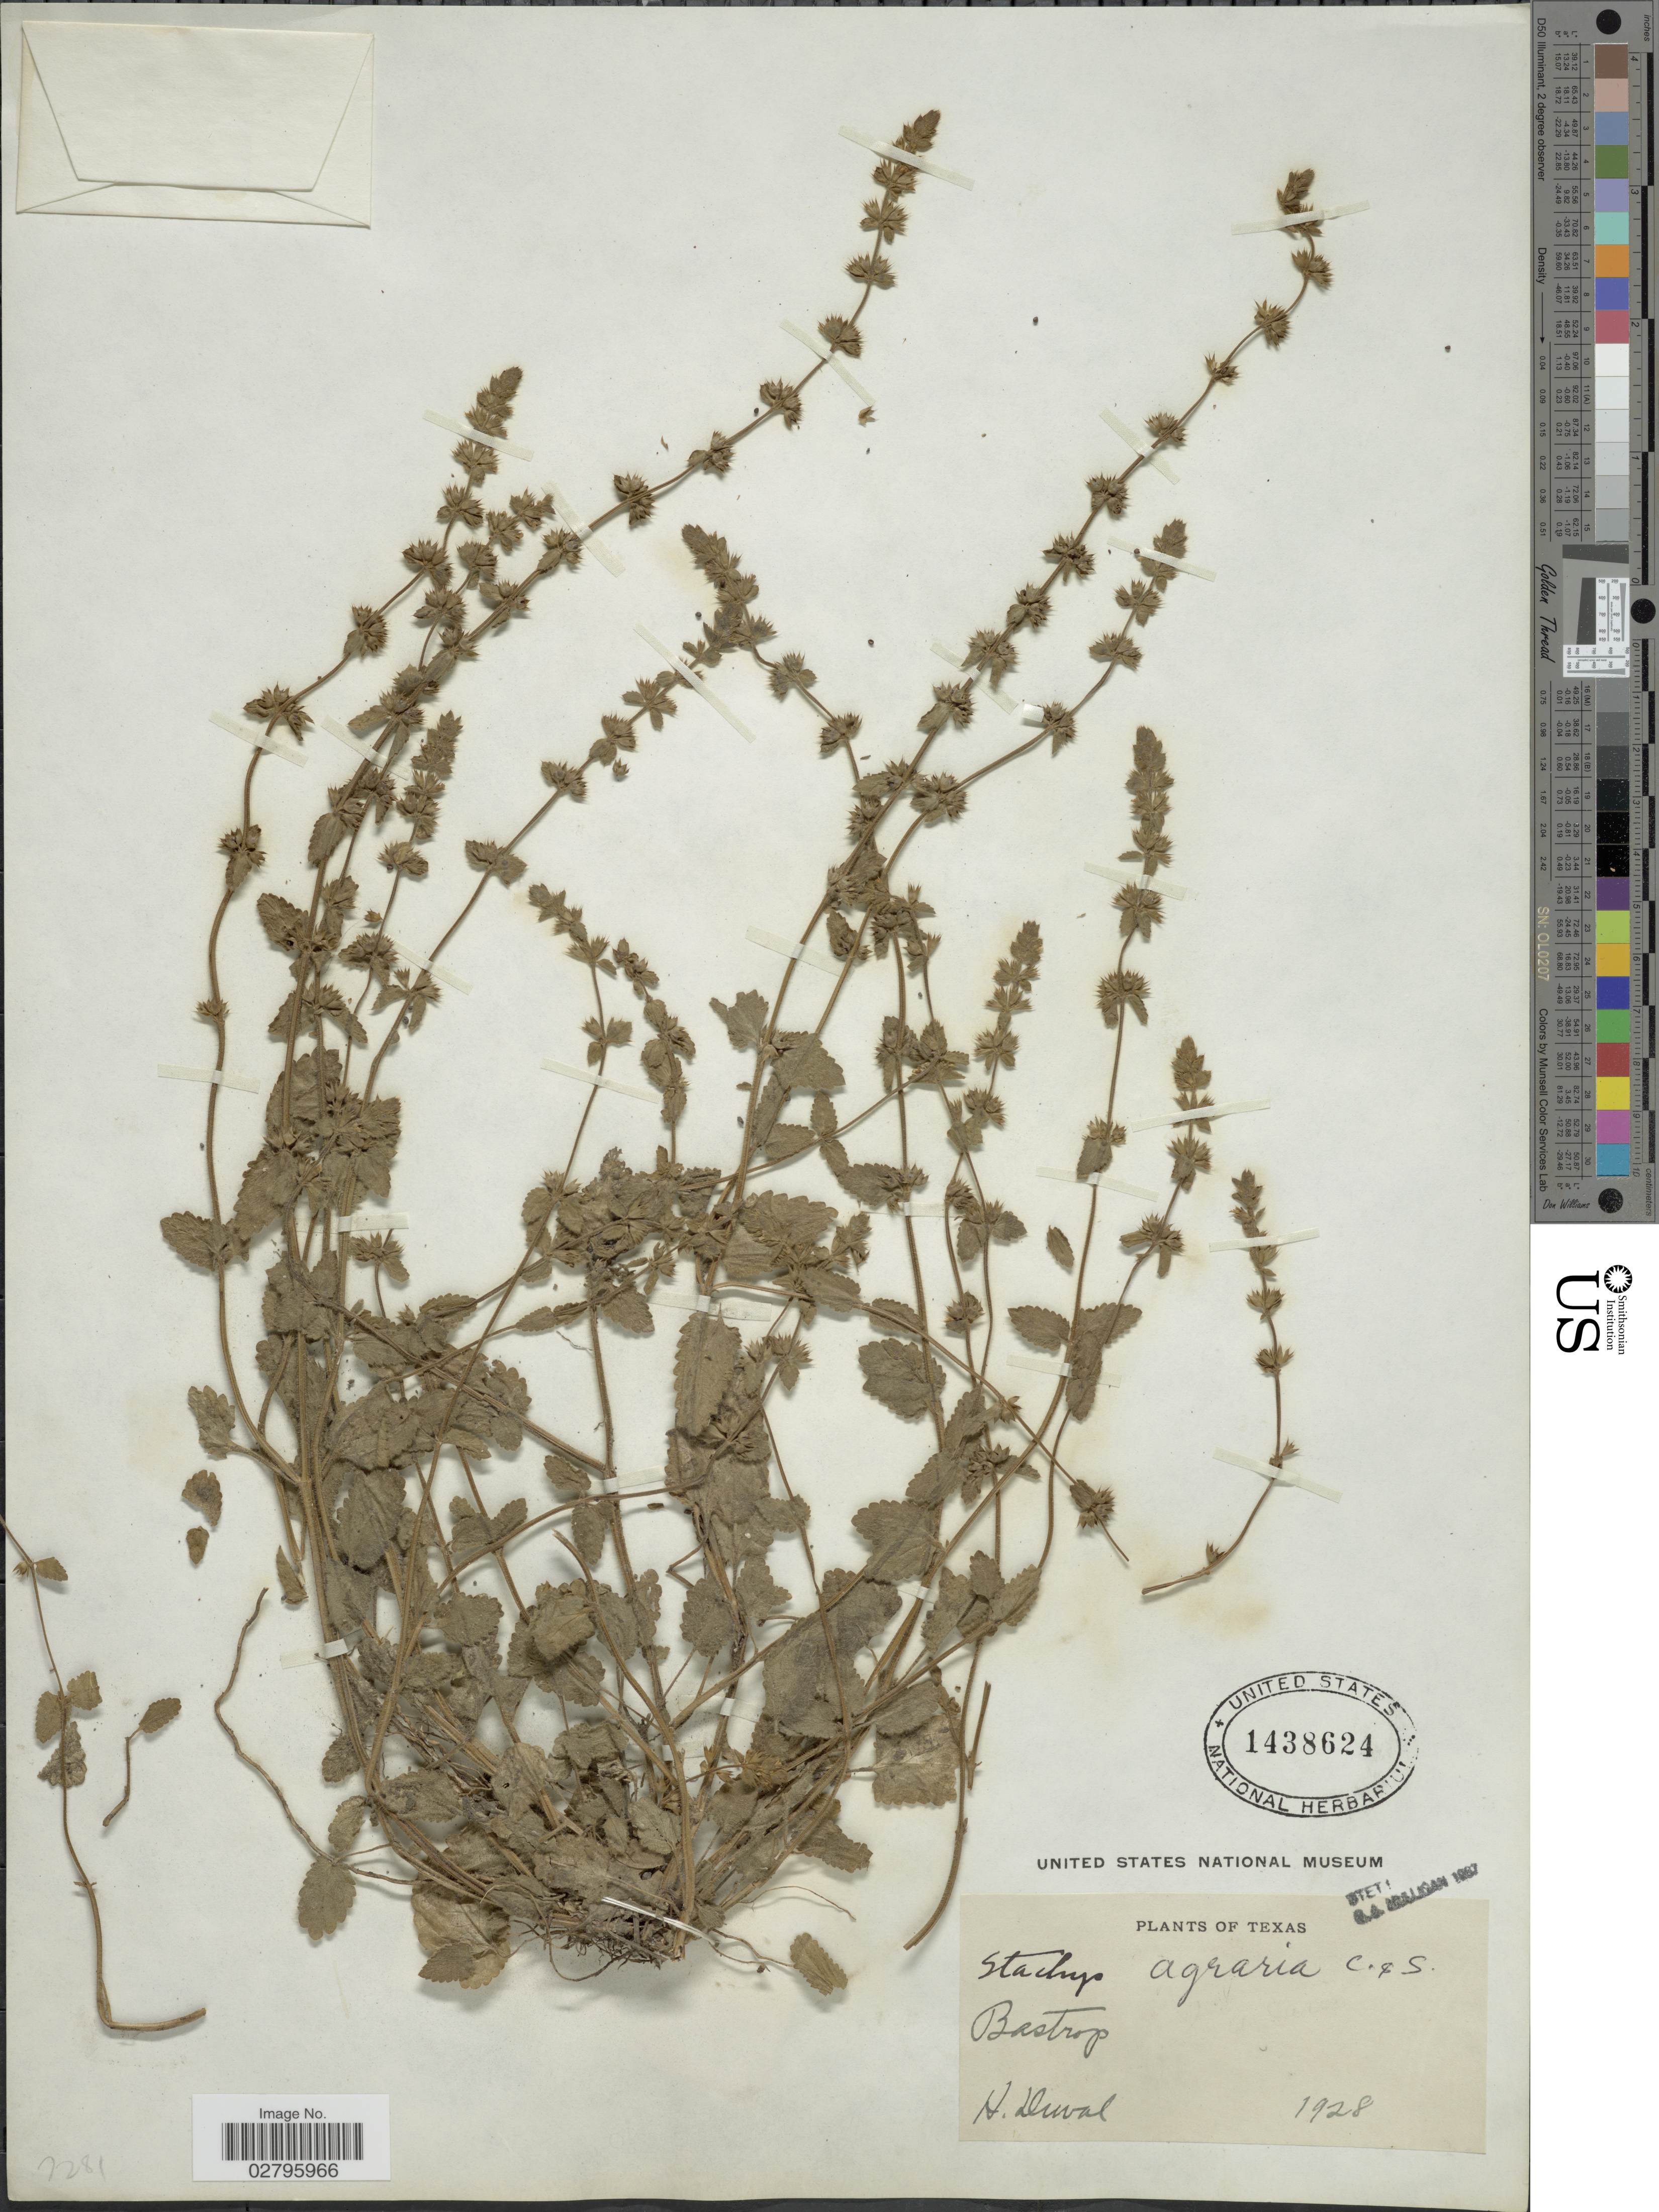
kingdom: Plantae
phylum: Tracheophyta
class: Magnoliopsida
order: Lamiales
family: Lamiaceae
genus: Stachys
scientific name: Stachys agraria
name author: Schltdl. & Cham.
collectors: H. Duval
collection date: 1928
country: United States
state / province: Texas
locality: Bastrop.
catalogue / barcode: US 1438624